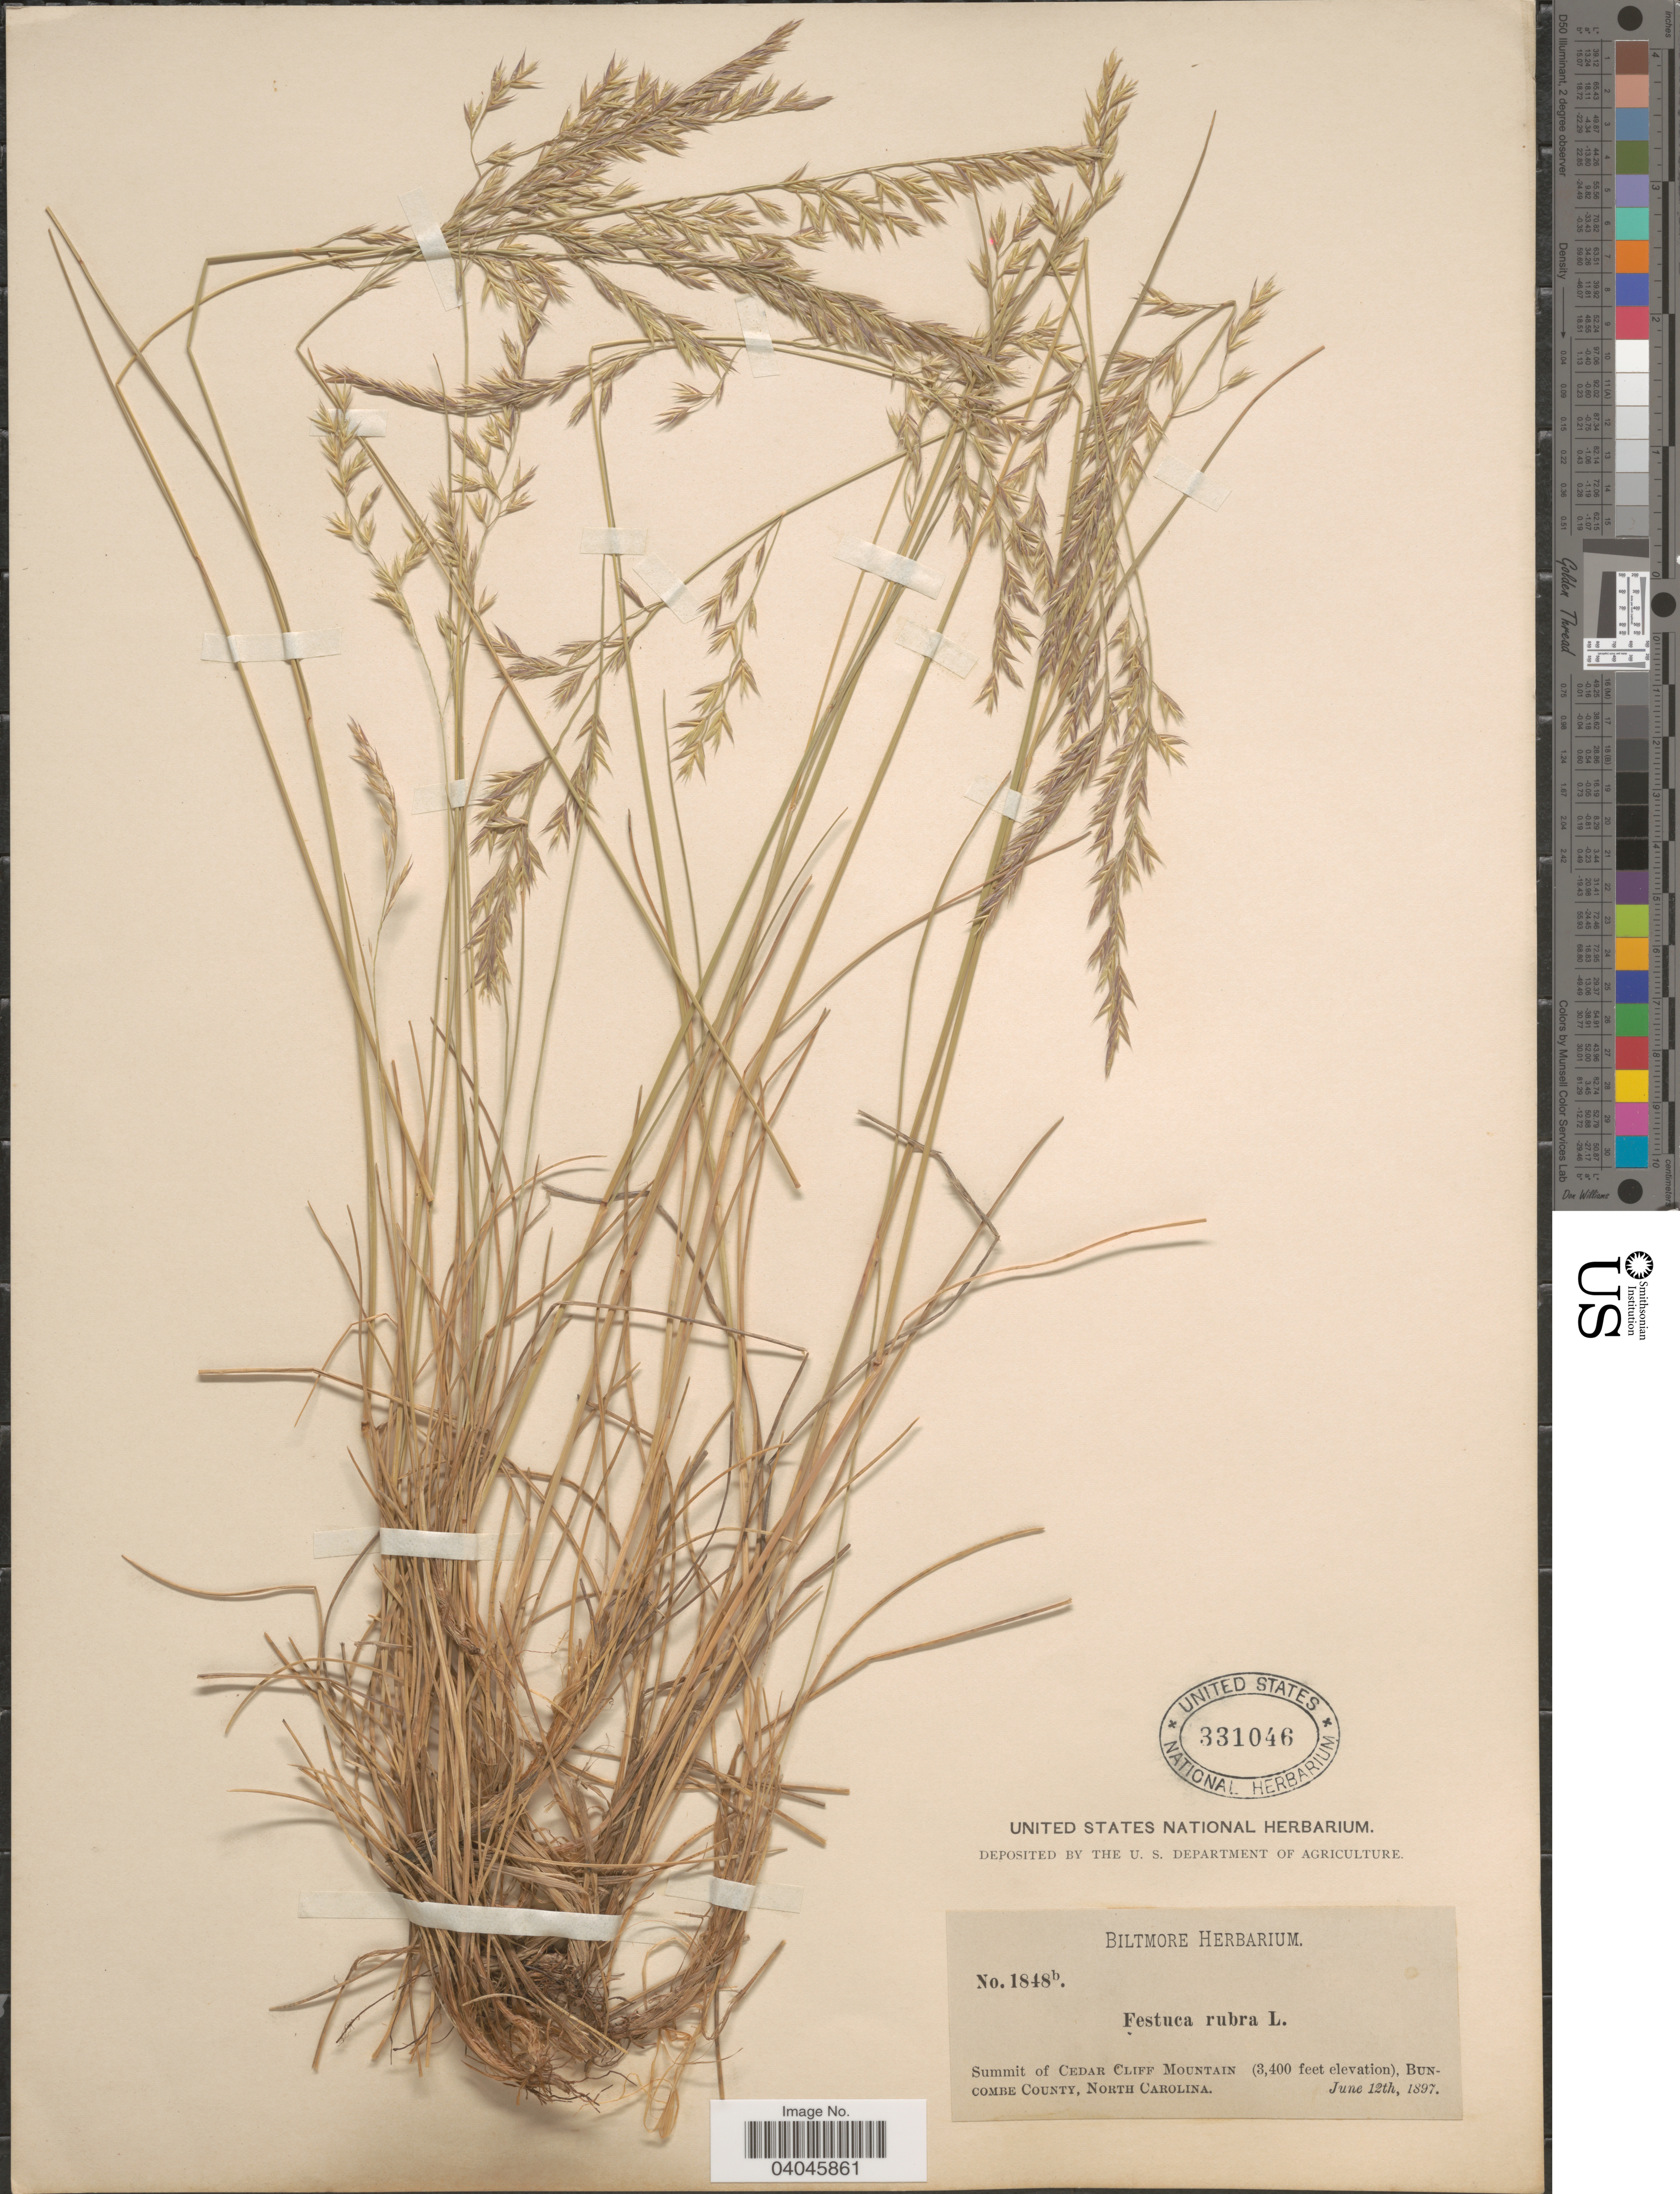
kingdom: Plantae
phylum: Tracheophyta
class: Liliopsida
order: Poales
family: Poaceae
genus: Festuca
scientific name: Festuca rubra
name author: L.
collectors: ex herb. Biltmore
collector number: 1848b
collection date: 1897-06-12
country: United States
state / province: North Carolina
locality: Summit of Cedar Cliff Mountain, Buncombe County.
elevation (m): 1036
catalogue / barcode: US 331046